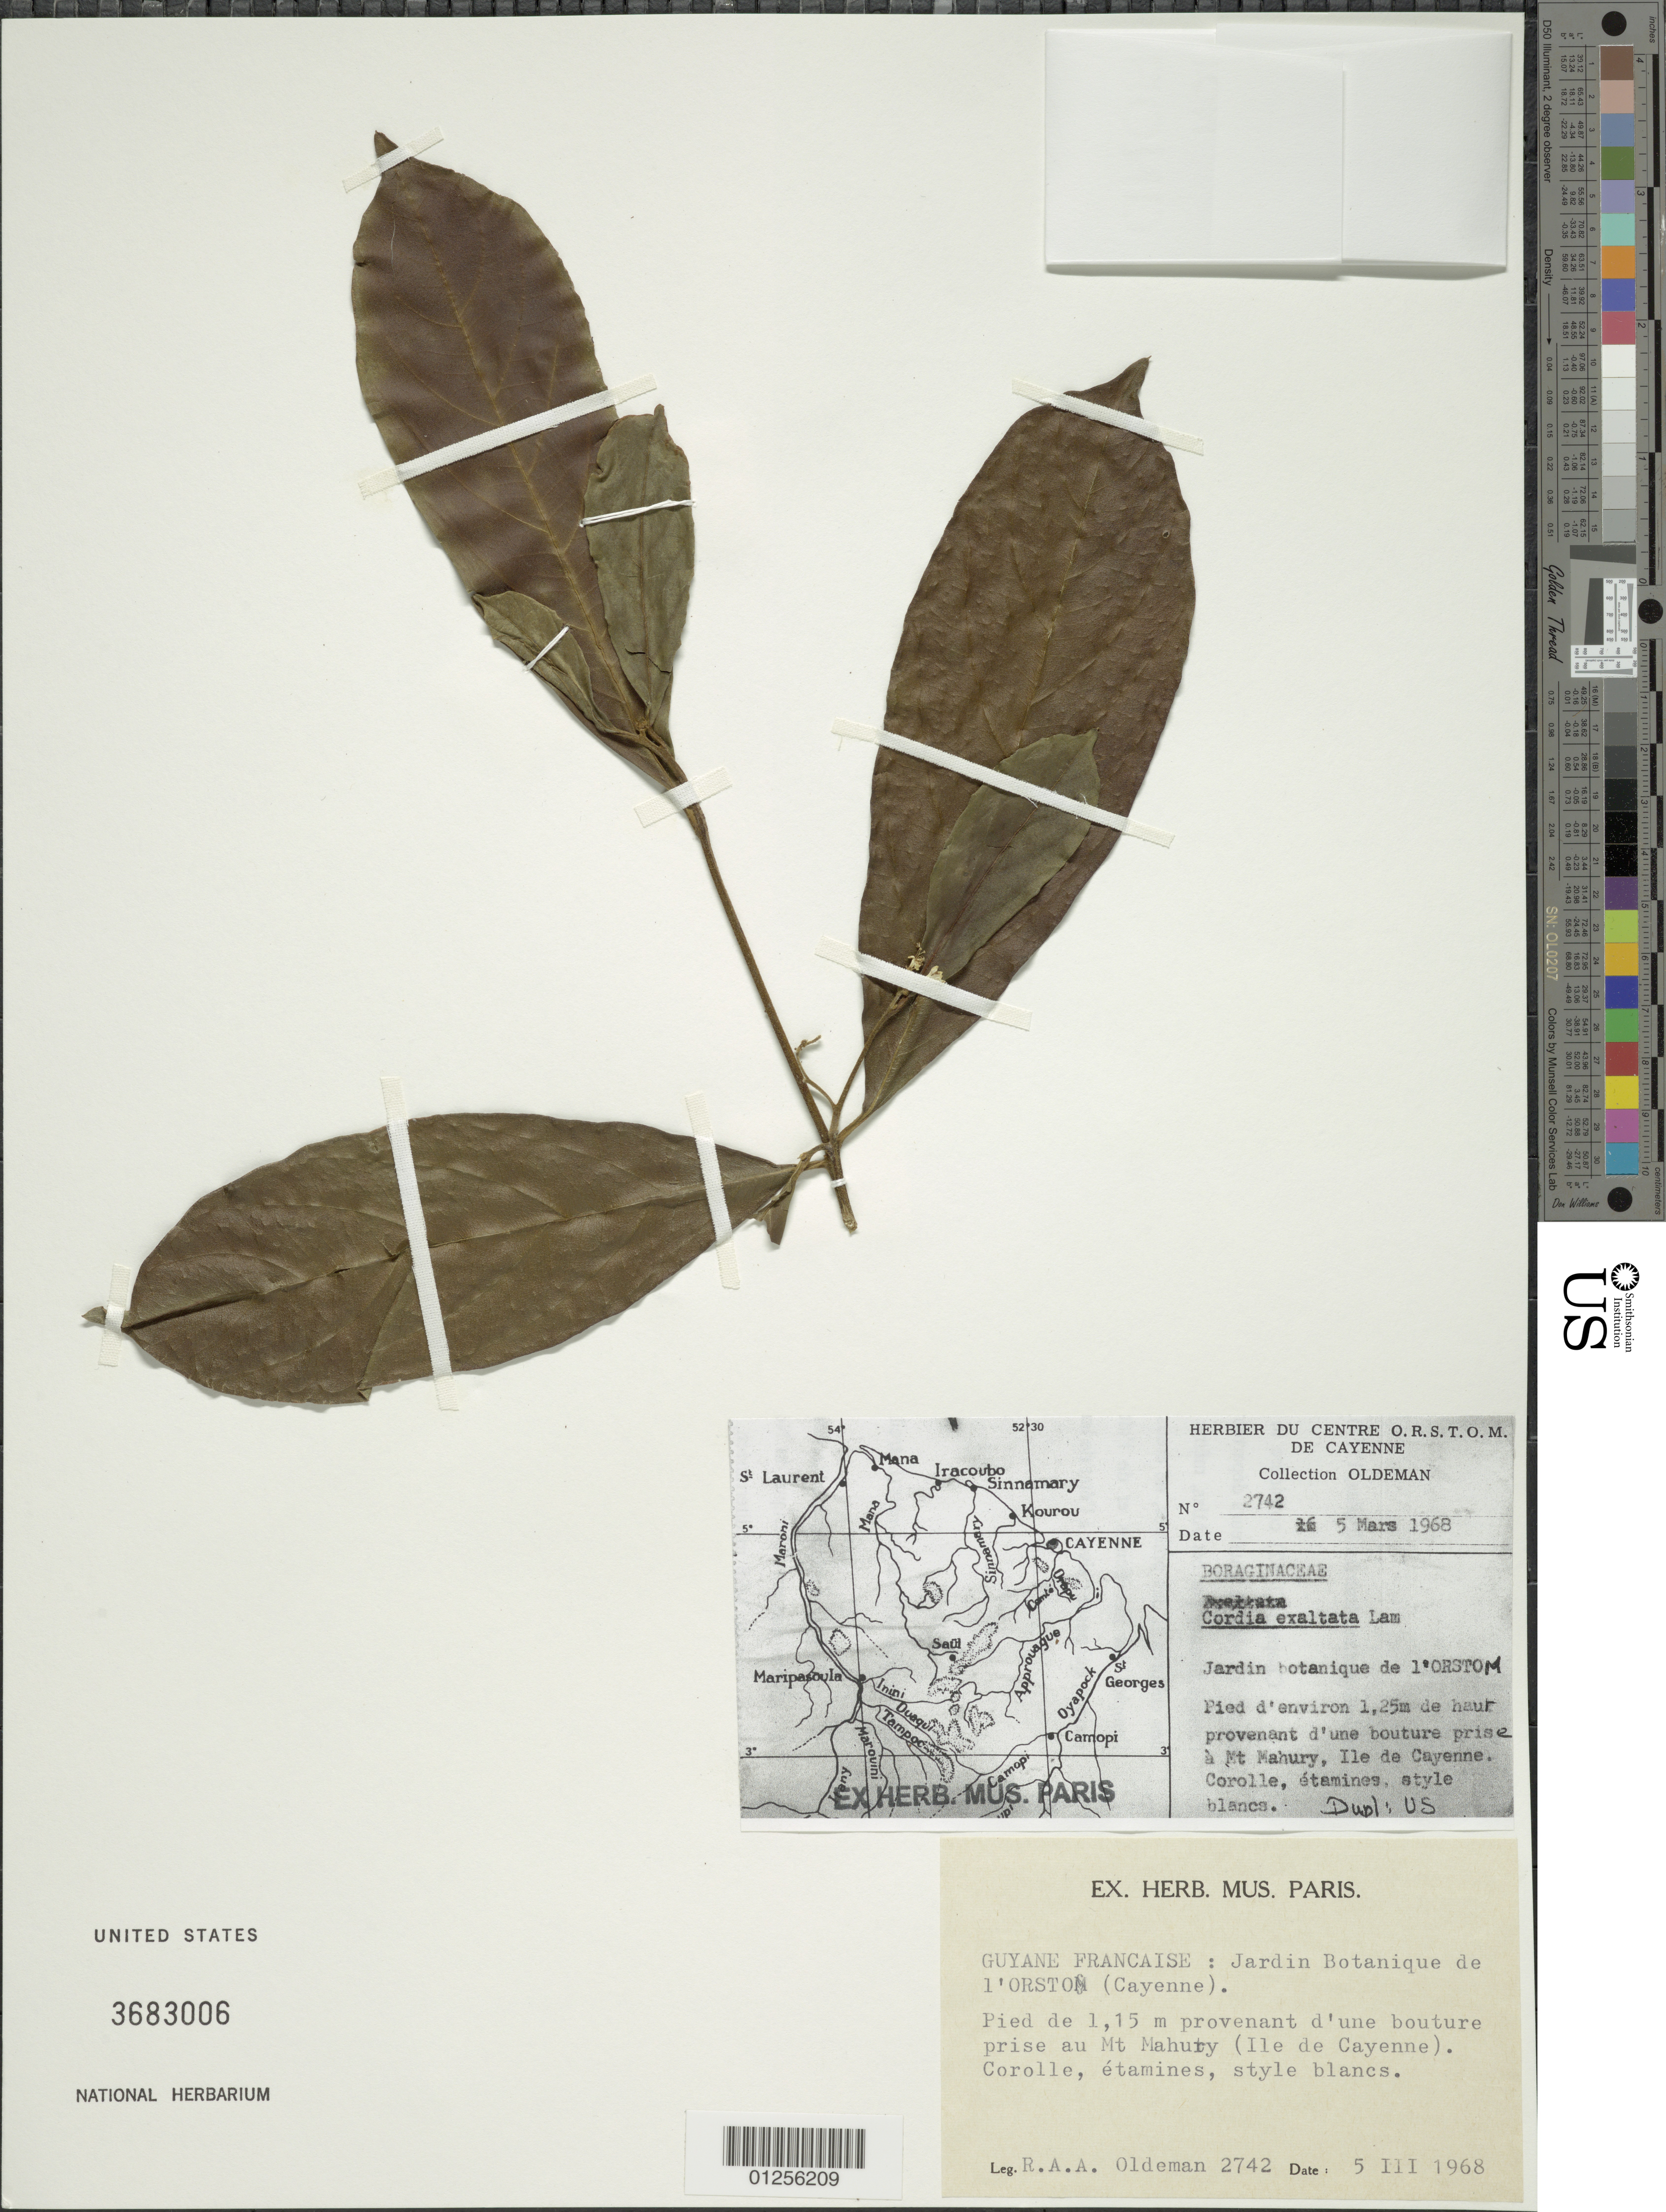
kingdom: Plantae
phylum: Tracheophyta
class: Magnoliopsida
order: Boraginales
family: Cordiaceae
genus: Cordia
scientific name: Cordia exaltata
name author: Lam.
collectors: R. Oldeman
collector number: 2742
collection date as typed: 5 March 1968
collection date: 1968-03-05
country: French Guiana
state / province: Cayenne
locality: Jardin Botanique de l'ORSTOM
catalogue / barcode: US 3683006